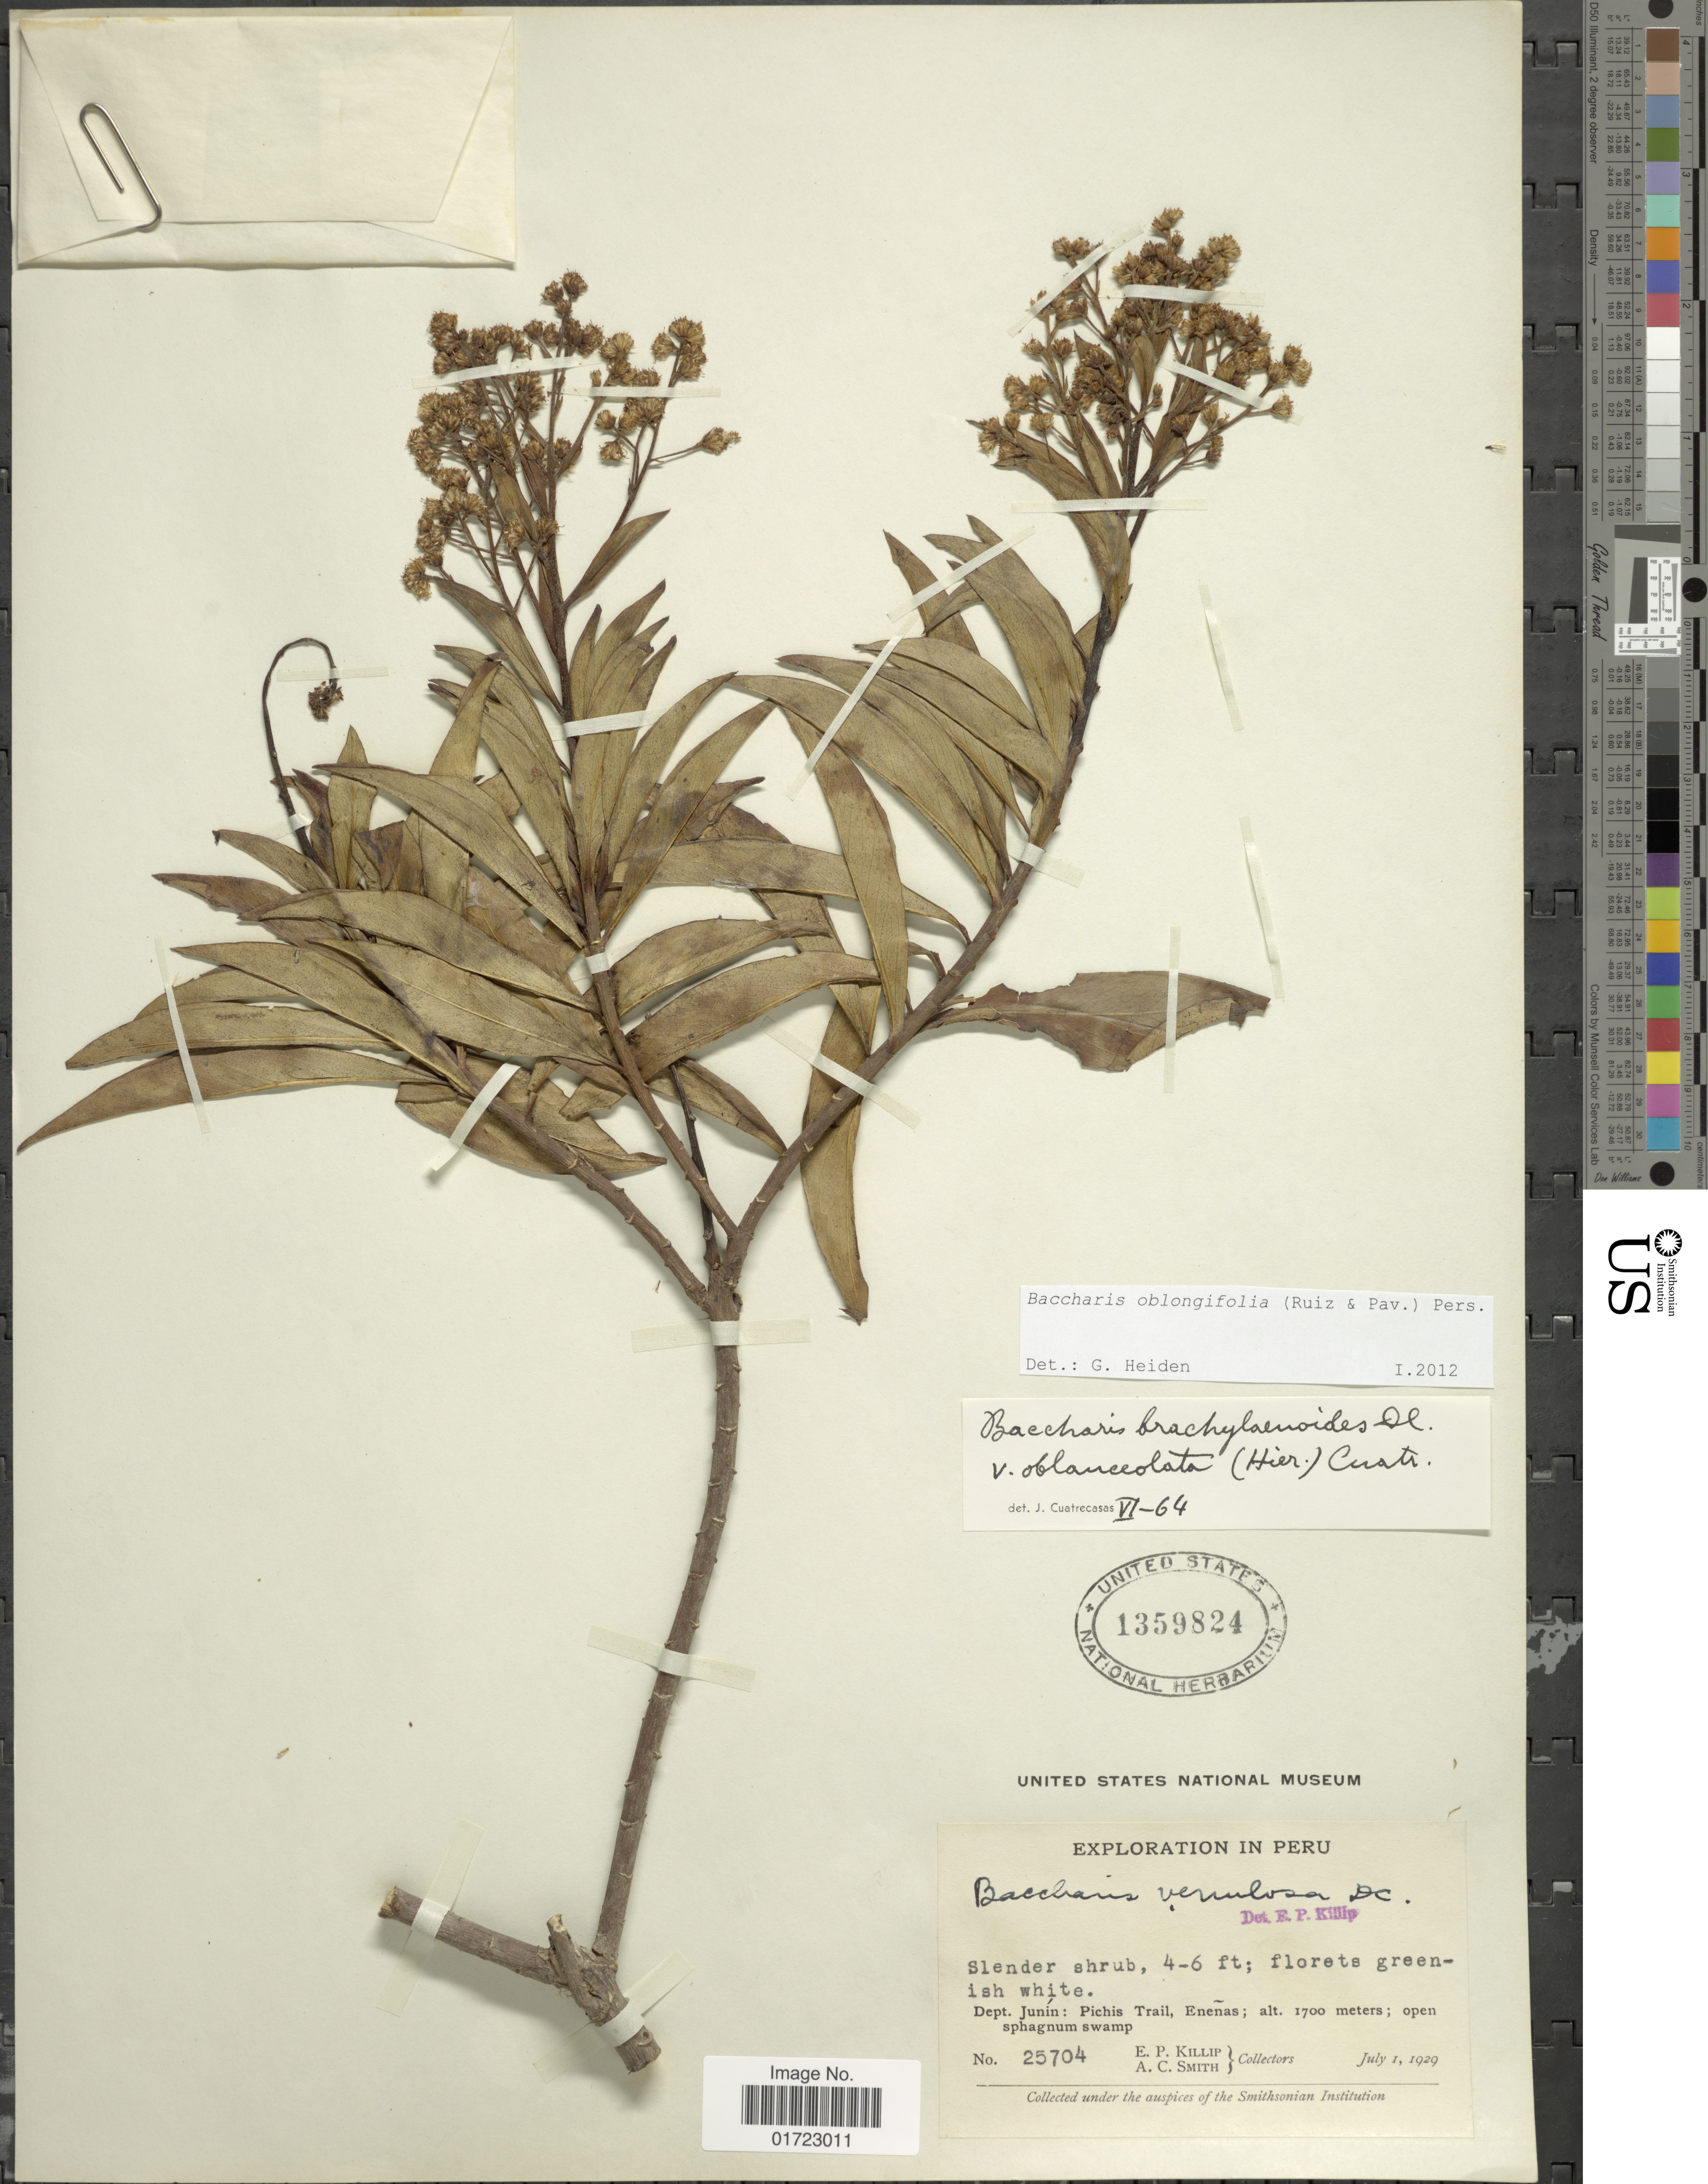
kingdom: Plantae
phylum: Tracheophyta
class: Magnoliopsida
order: Asterales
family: Asteraceae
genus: Baccharis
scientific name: Baccharis oblongifolia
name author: (Ruiz & Pav.) Pers.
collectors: E. P. Killip & A. C. Smith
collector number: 25704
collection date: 1929-07-01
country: Peru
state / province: Junín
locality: Pichis Trail, Eneñas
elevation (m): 1700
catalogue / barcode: US 1359824